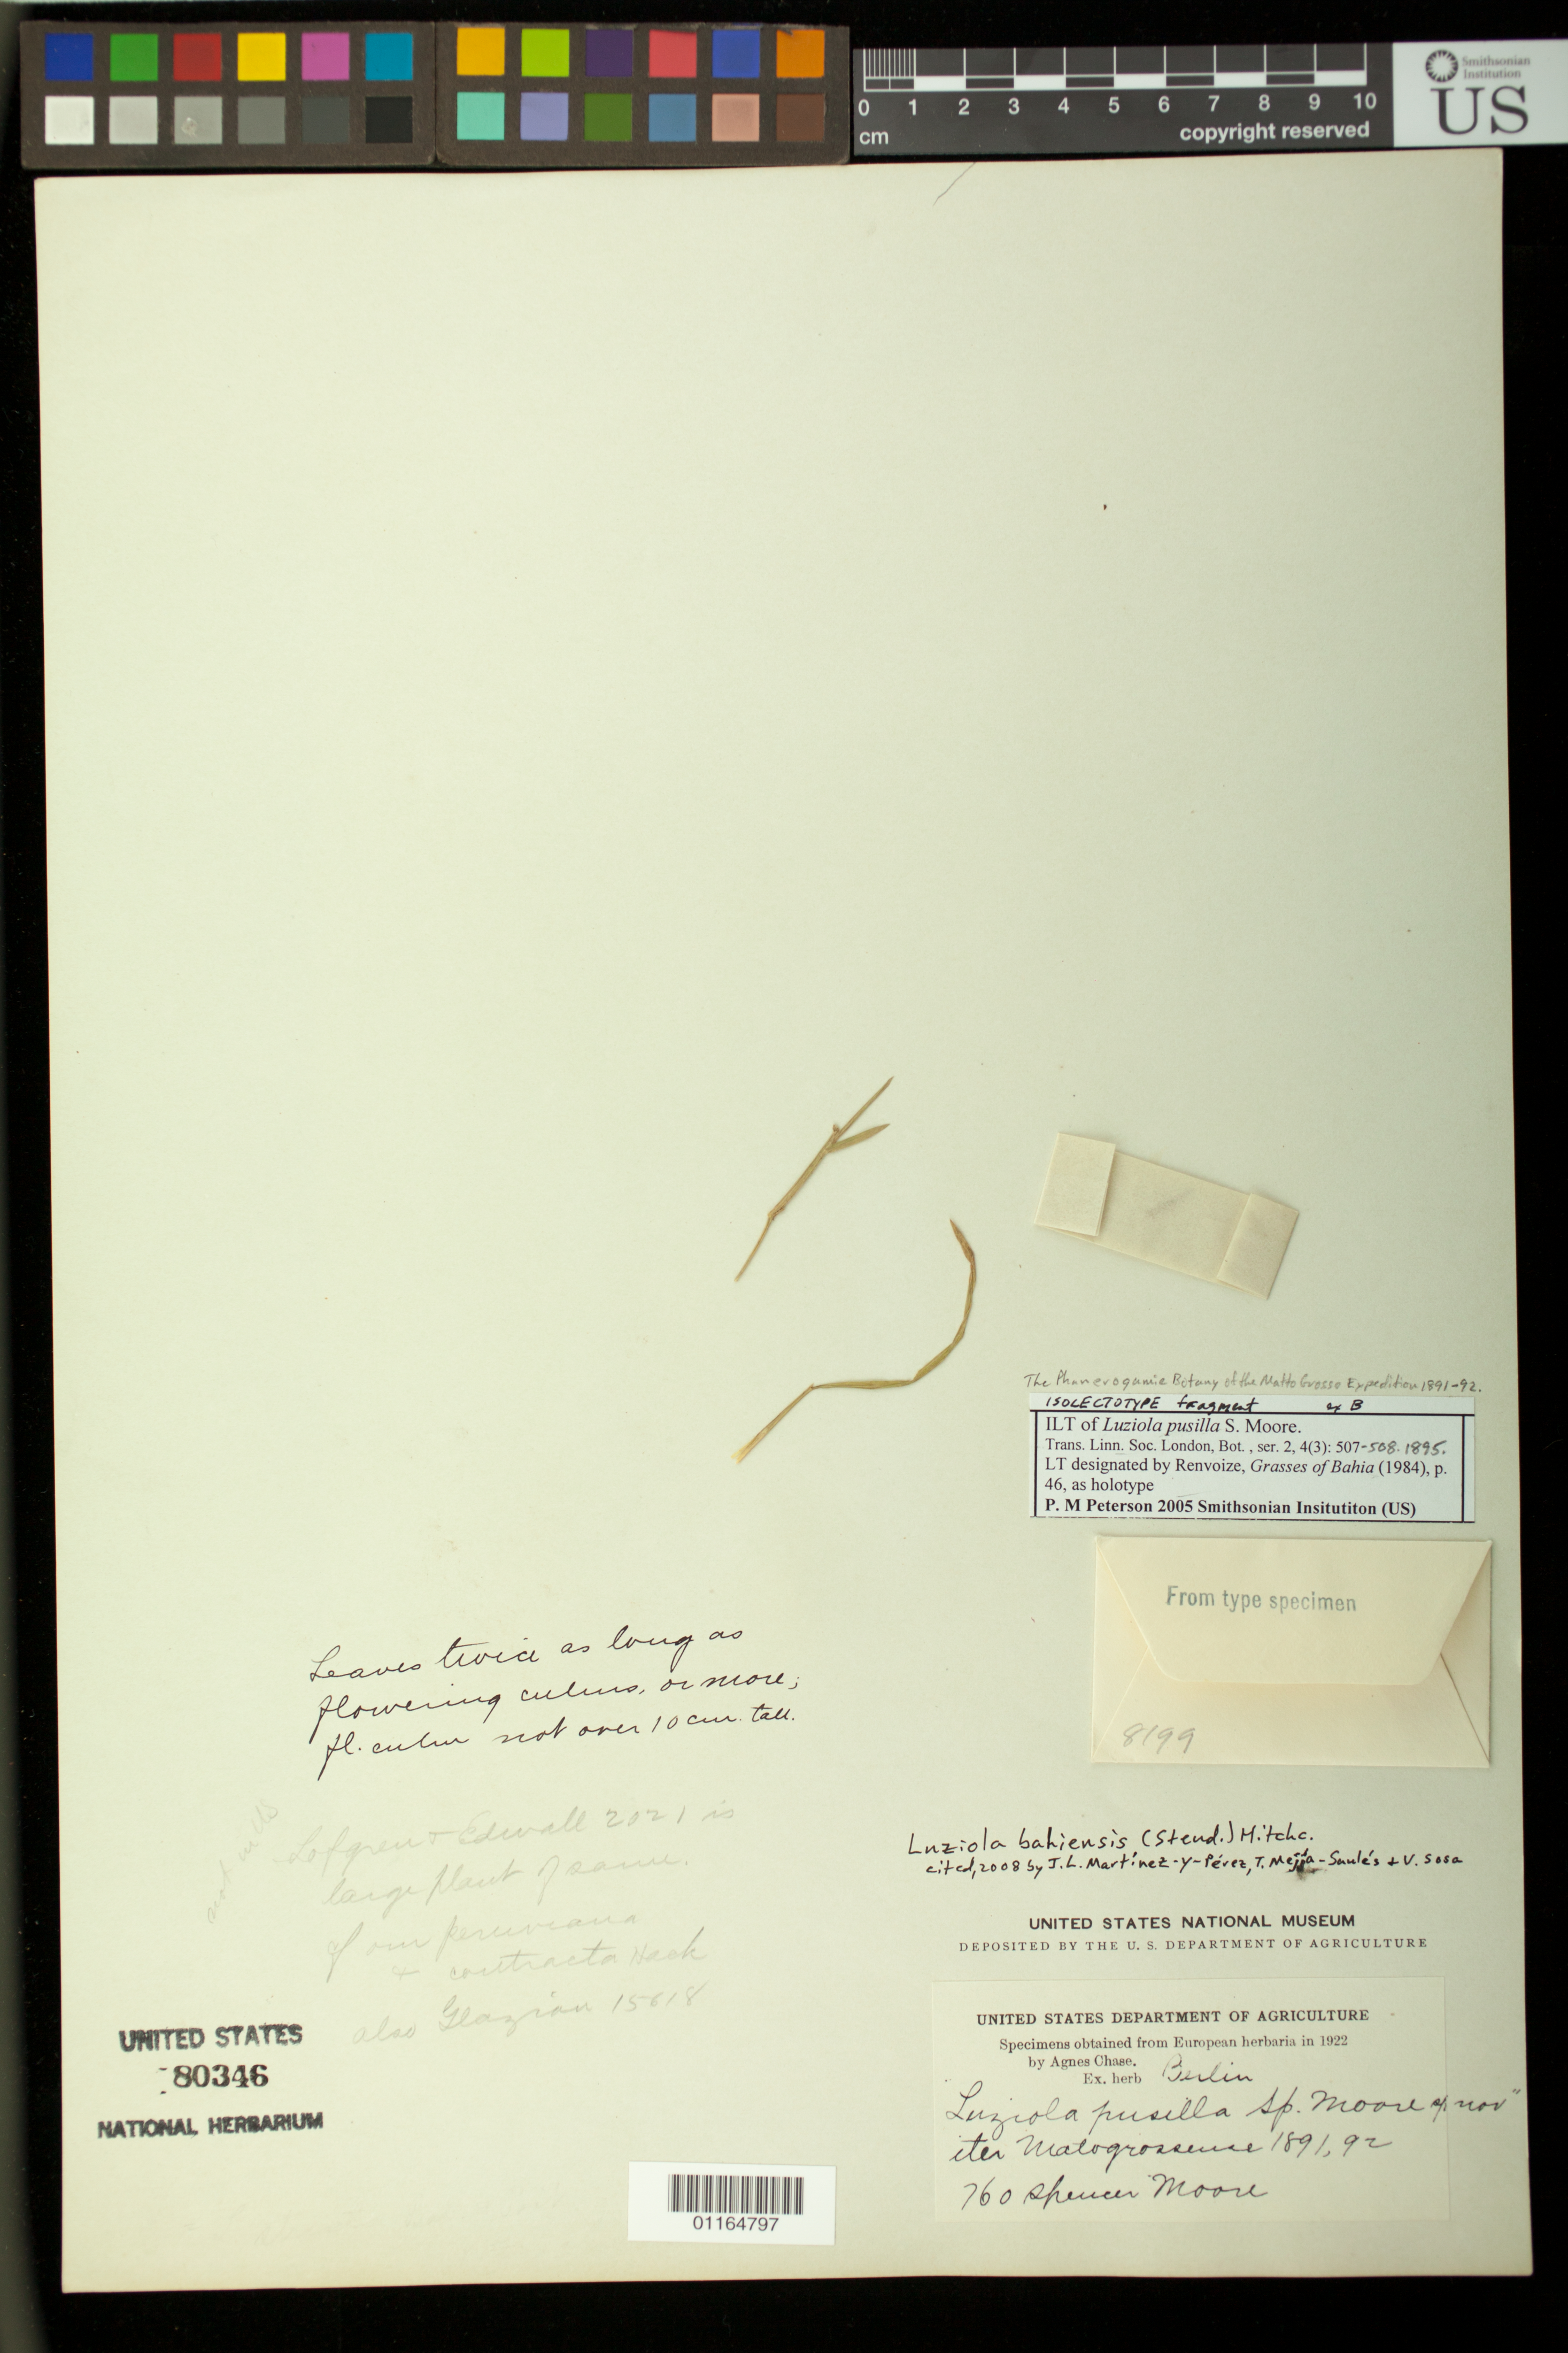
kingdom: Plantae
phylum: Tracheophyta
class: Liliopsida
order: Poales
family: Poaceae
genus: Luziola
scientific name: Luziola pusilla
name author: S. Moore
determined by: Peterson, Paul M., (BOT), Smithsonian Institution - National Museum of Natural History (UNITED STATES)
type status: Isosyntype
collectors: S. Moore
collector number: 760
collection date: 1891/1892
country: Brazil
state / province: Mato Grosso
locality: iter Matogrossense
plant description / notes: Fragmentary material of type specimen ex herb. Berlin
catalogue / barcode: US 80346